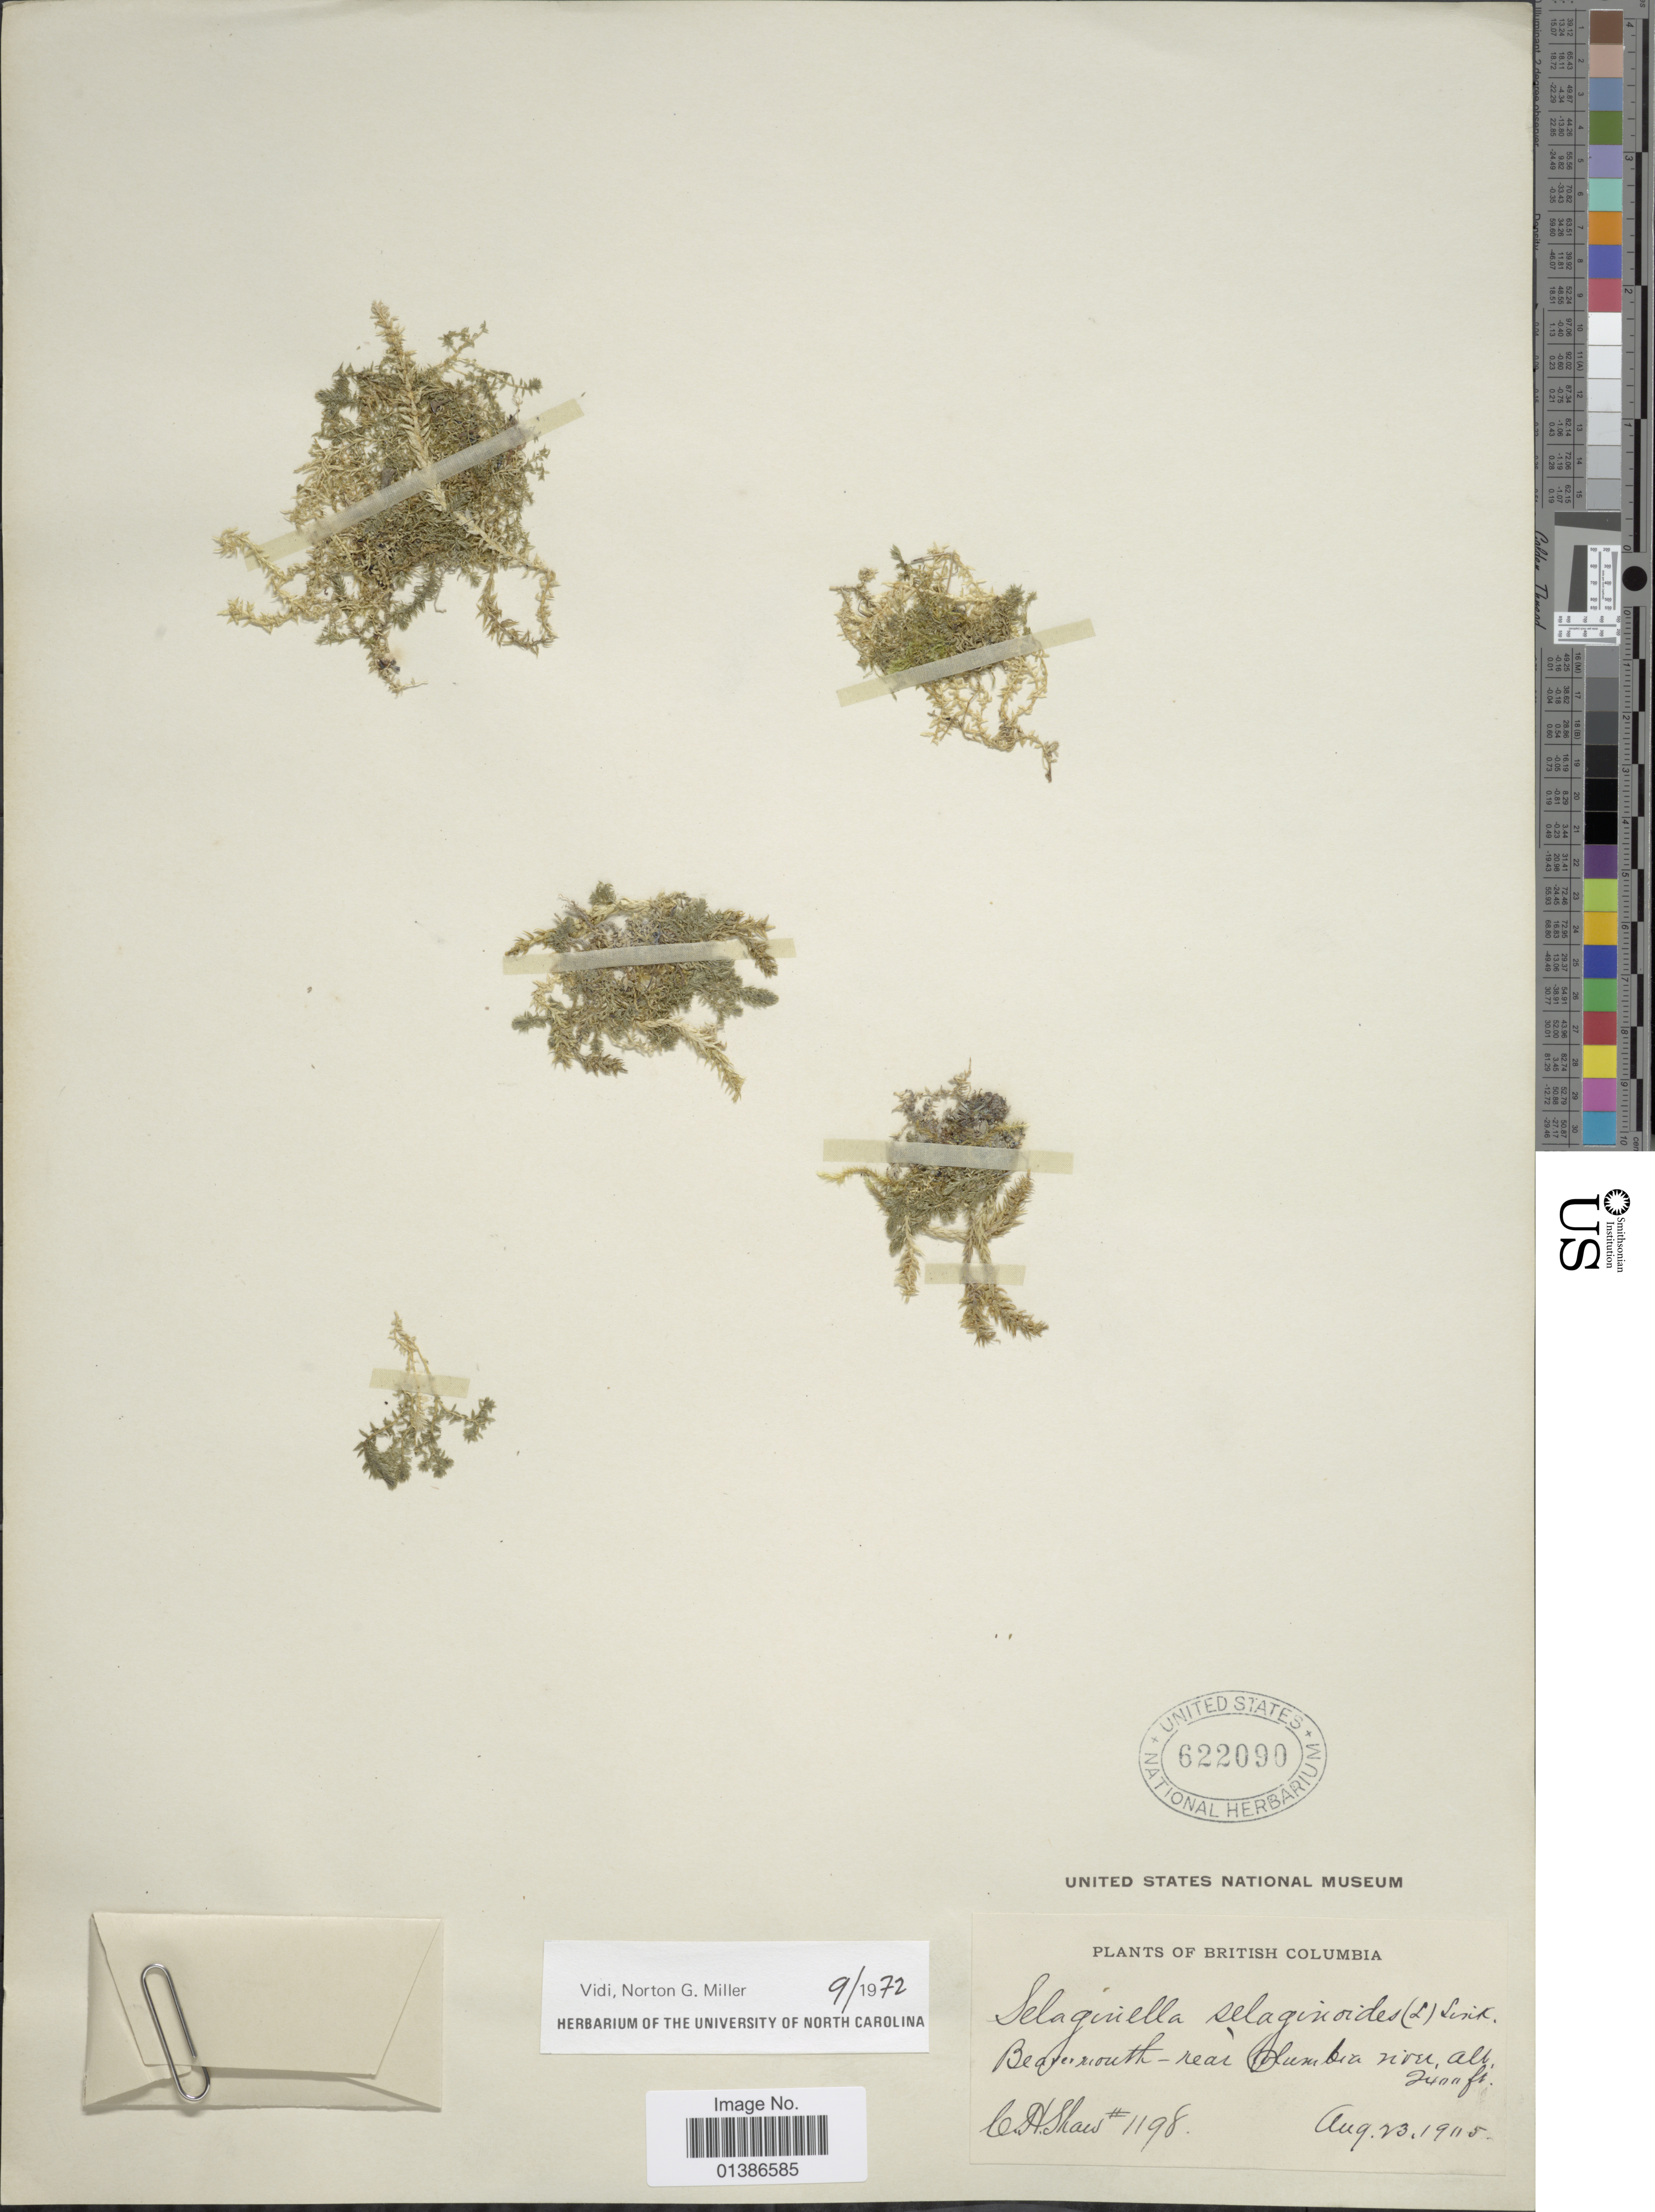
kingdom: Plantae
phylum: Tracheophyta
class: Lycopodiopsida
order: Selaginellales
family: Selaginellaceae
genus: Selaginella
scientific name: Selaginella selaginoides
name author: (L.) Link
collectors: C. H. Shaw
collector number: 1198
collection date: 1905-08-23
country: Canada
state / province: British Columbia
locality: Bearer mouth-rear Columbia river.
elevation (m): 732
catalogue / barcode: US 622090